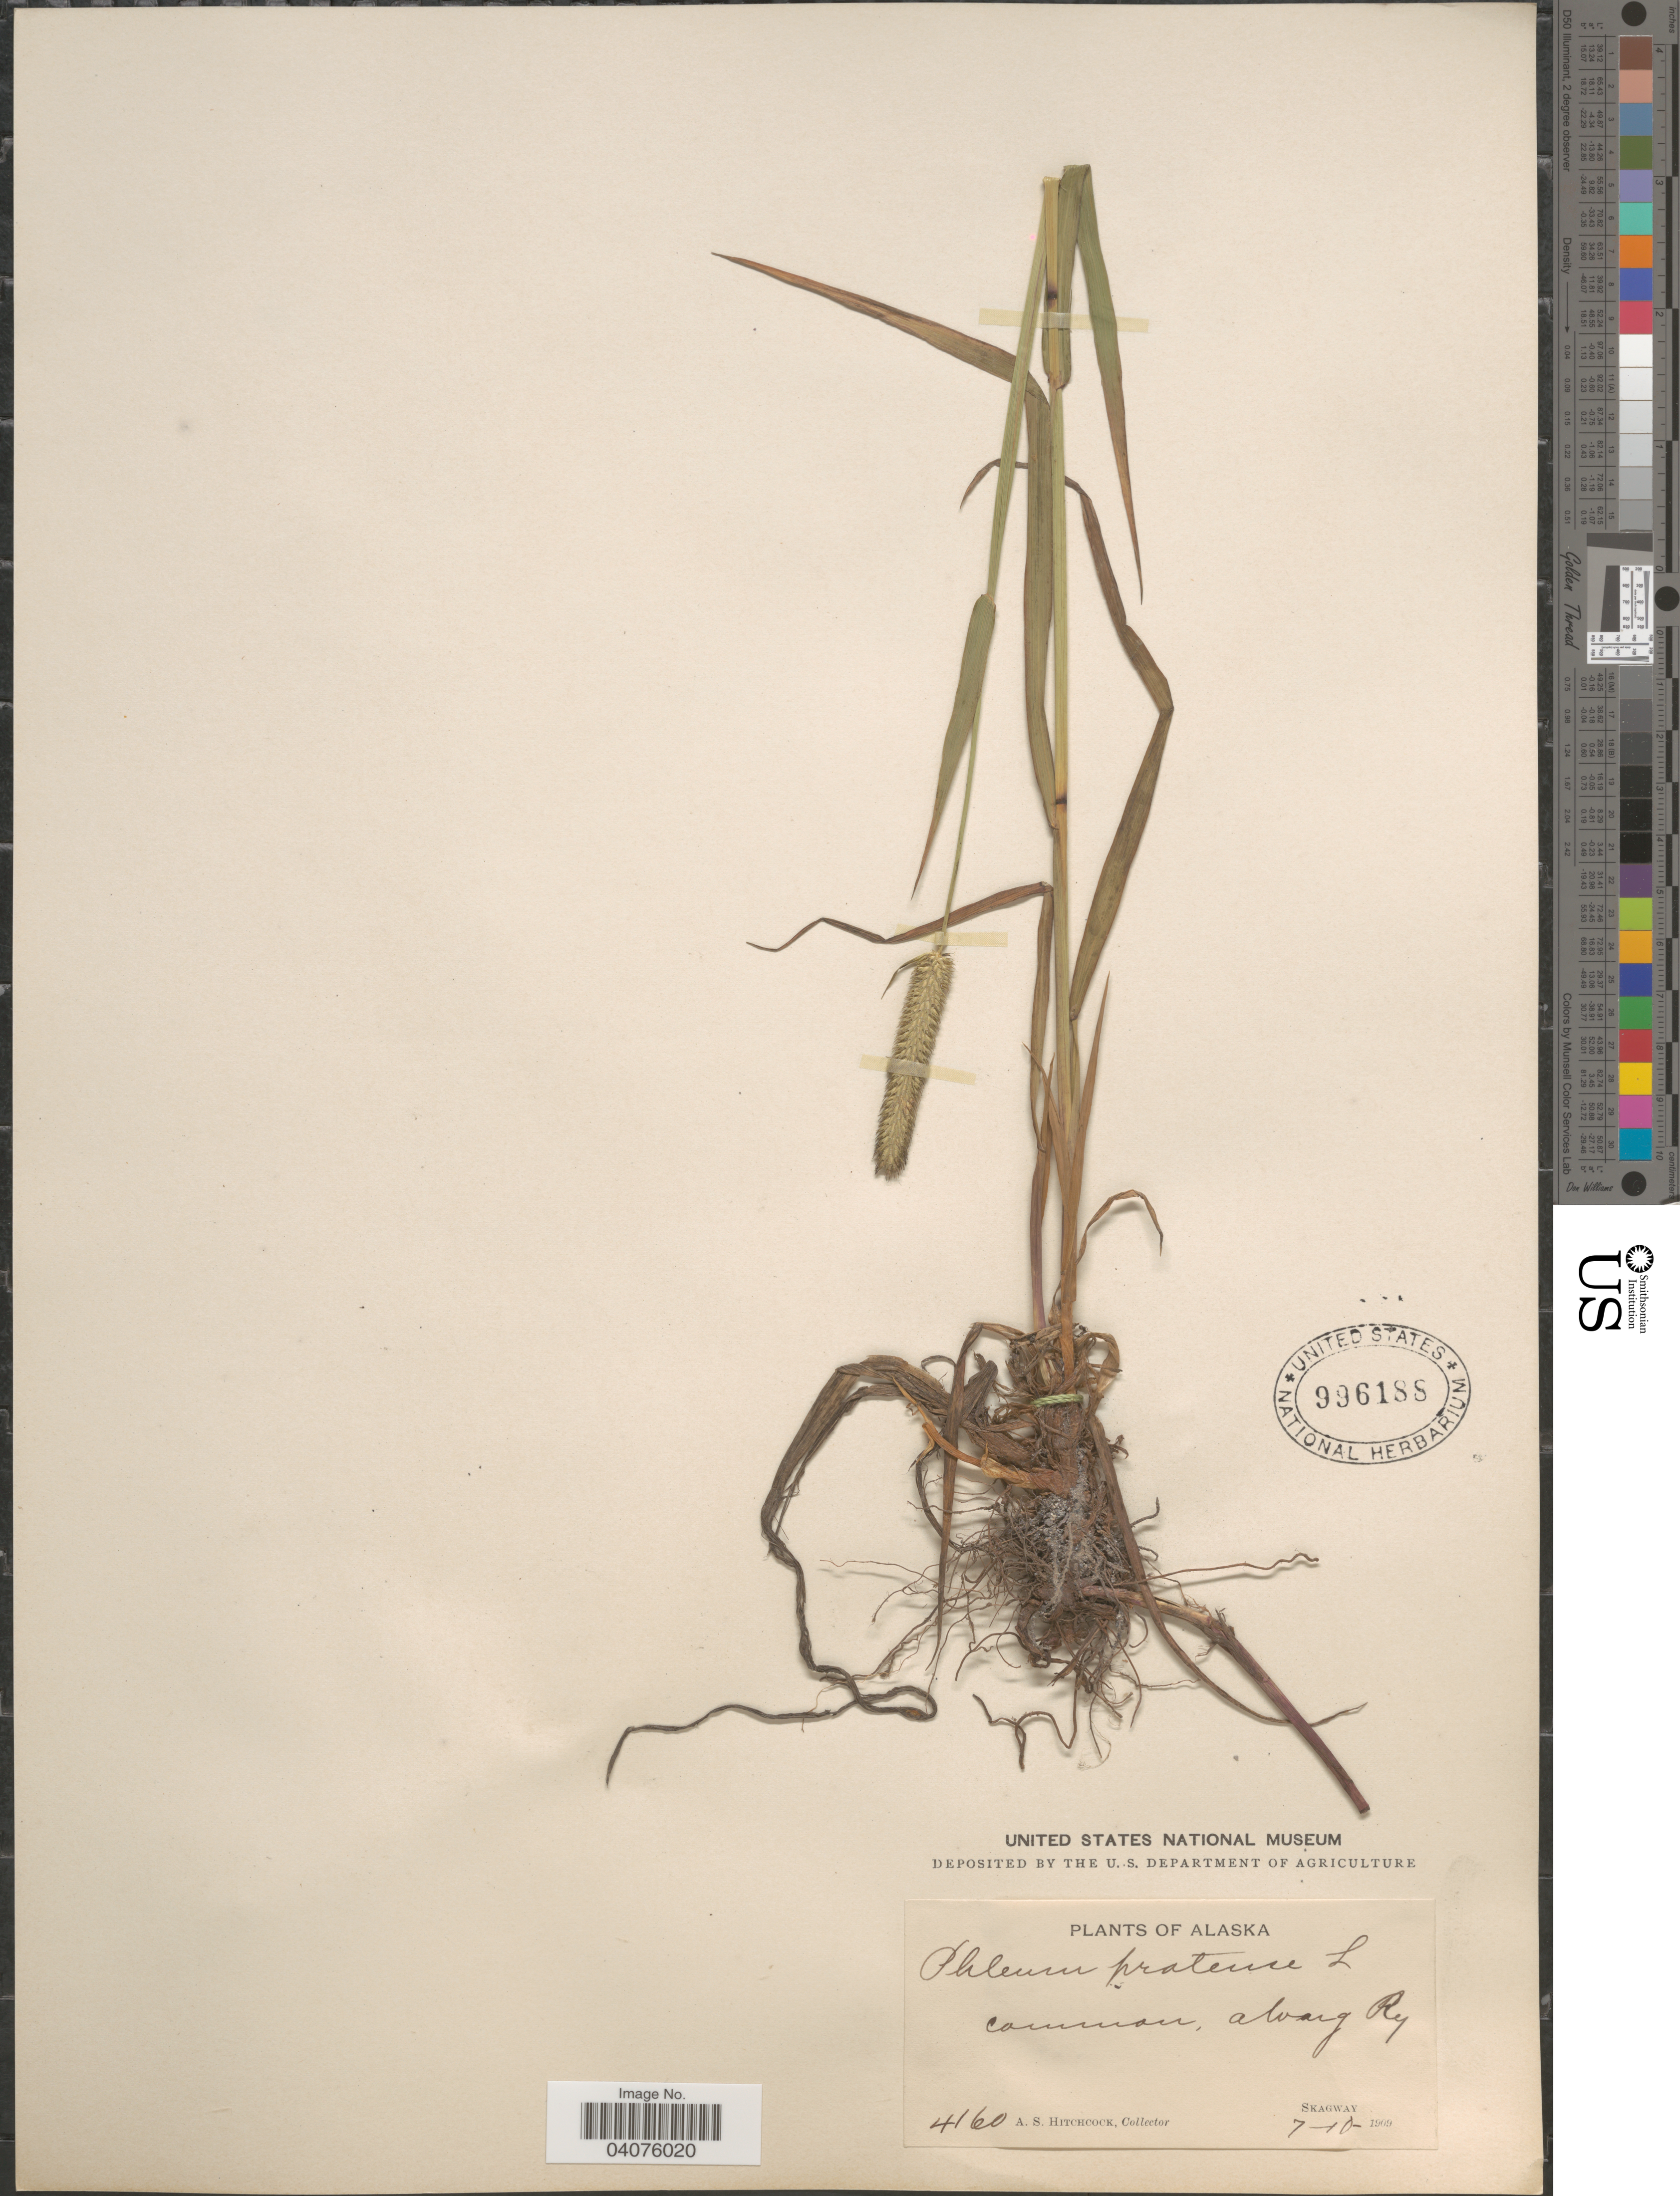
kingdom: Plantae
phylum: Tracheophyta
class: Liliopsida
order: Poales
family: Poaceae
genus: Phleum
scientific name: Phleum pratense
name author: L.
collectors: A. S. Hitchcock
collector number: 4160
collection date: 1909-07-10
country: United States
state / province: Alaska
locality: Along Ry. Skagway.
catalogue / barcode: US 996188